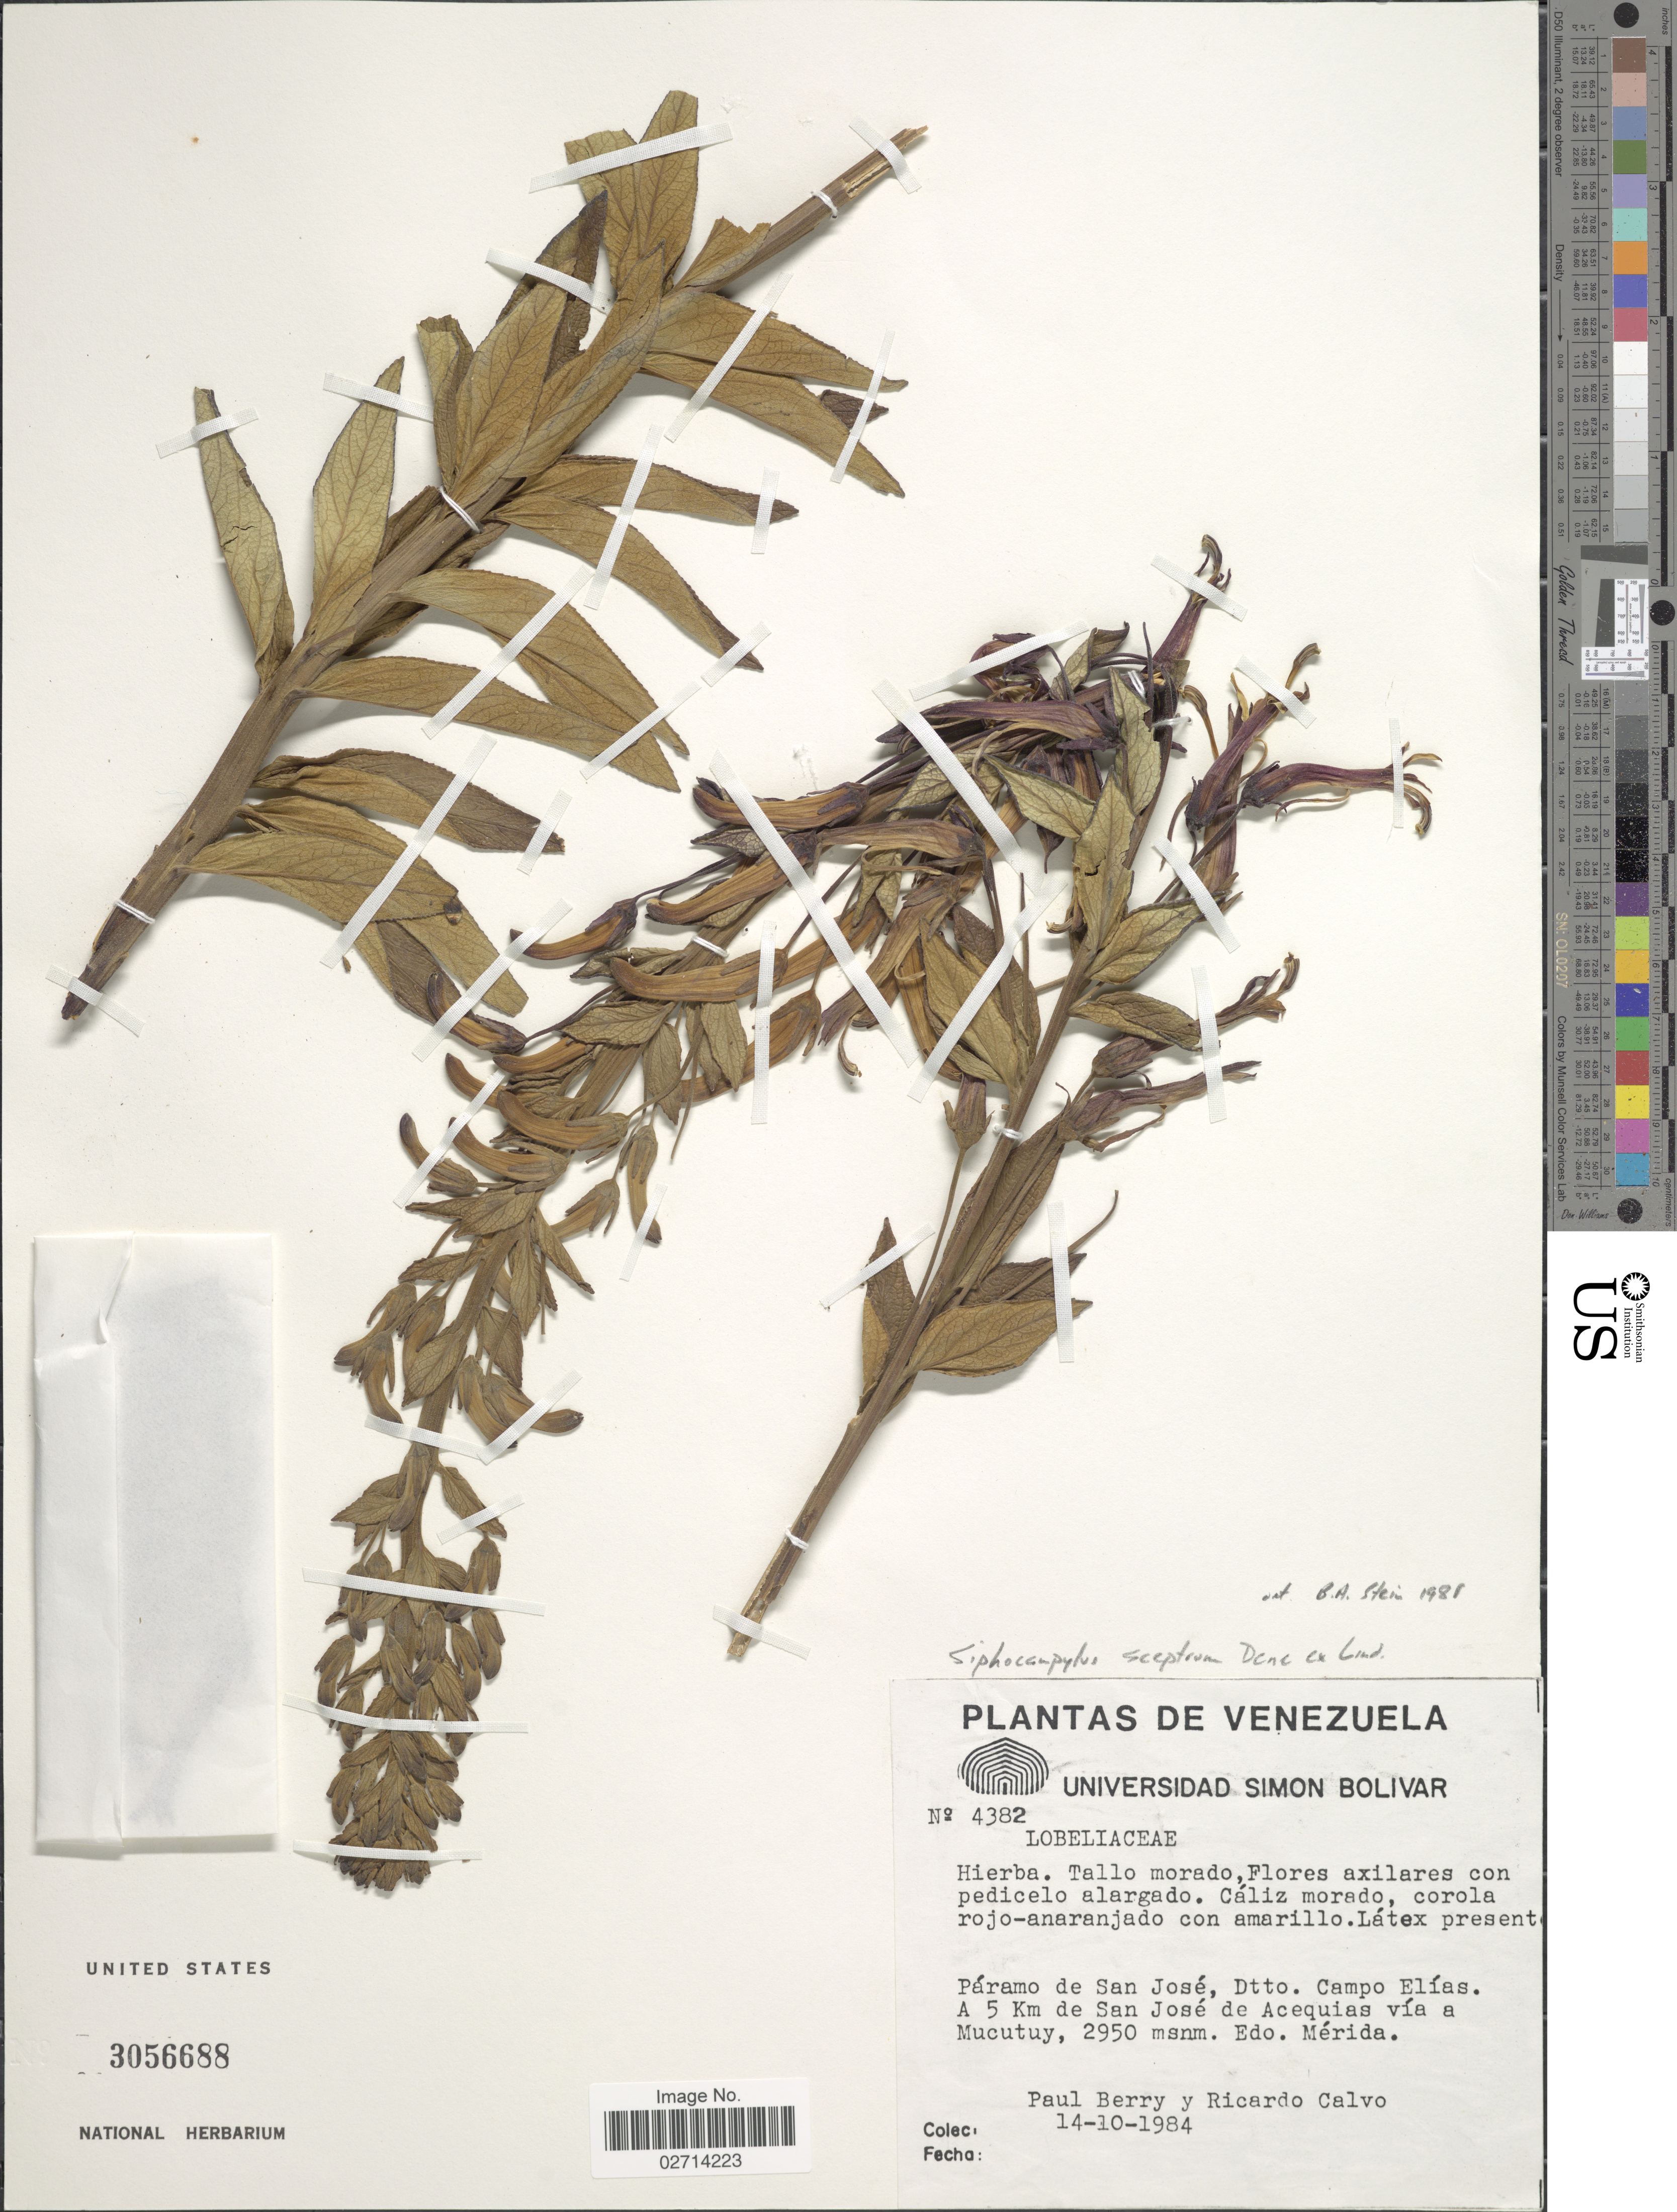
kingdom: Plantae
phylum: Tracheophyta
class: Magnoliopsida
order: Asterales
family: Campanulaceae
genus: Siphocampylus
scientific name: Siphocampylus sceptrum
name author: Decne. ex B.L. Linden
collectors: P. T. Berry & R. Calvo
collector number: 4382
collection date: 1984-10-14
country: Venezuela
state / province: Mérida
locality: Paramo de San Jose, Dtto. Campo Elias, a 5 Km de San Jose de Acequias via a Mucutuy.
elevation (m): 2950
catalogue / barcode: US 3056688